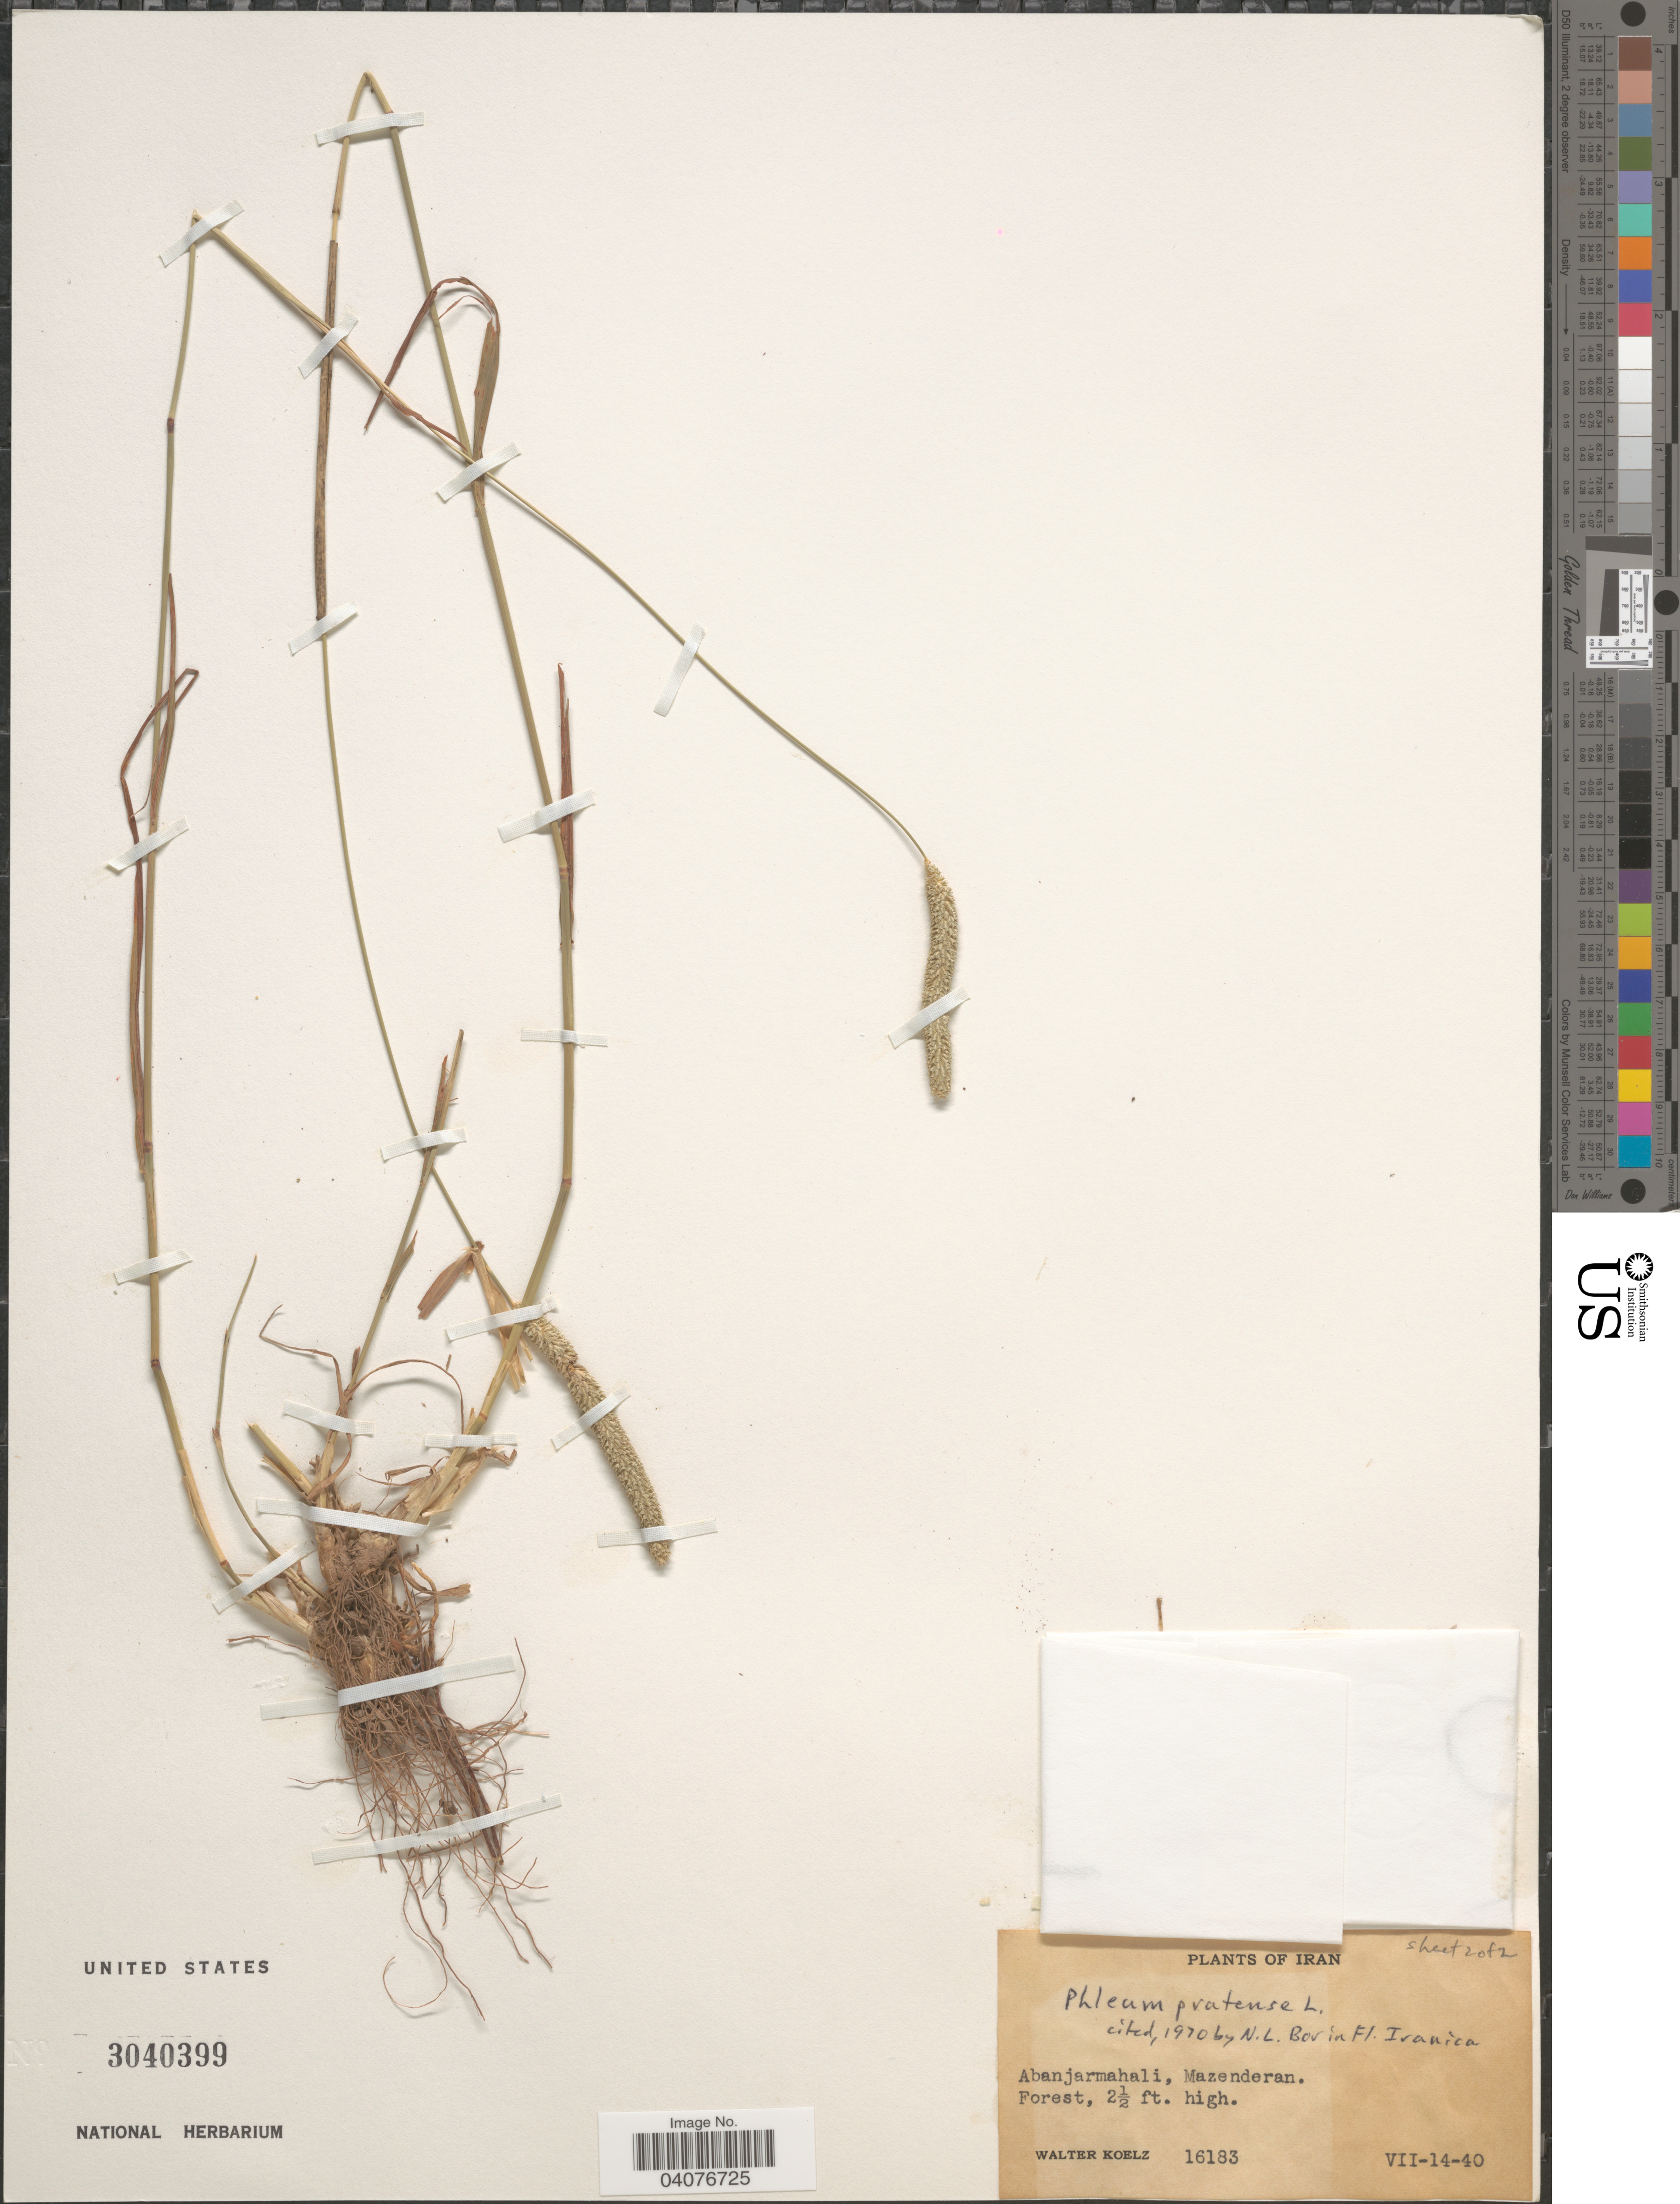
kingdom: Plantae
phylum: Tracheophyta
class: Liliopsida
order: Poales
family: Poaceae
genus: Phleum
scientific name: Phleum pratense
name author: L.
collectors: W. N. Koelz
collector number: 16183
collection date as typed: Transcribed d/m/y: 14/7/40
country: Iran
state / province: Mazandaran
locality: Abanjarmahali, Mazenderan.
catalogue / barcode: US 3040399